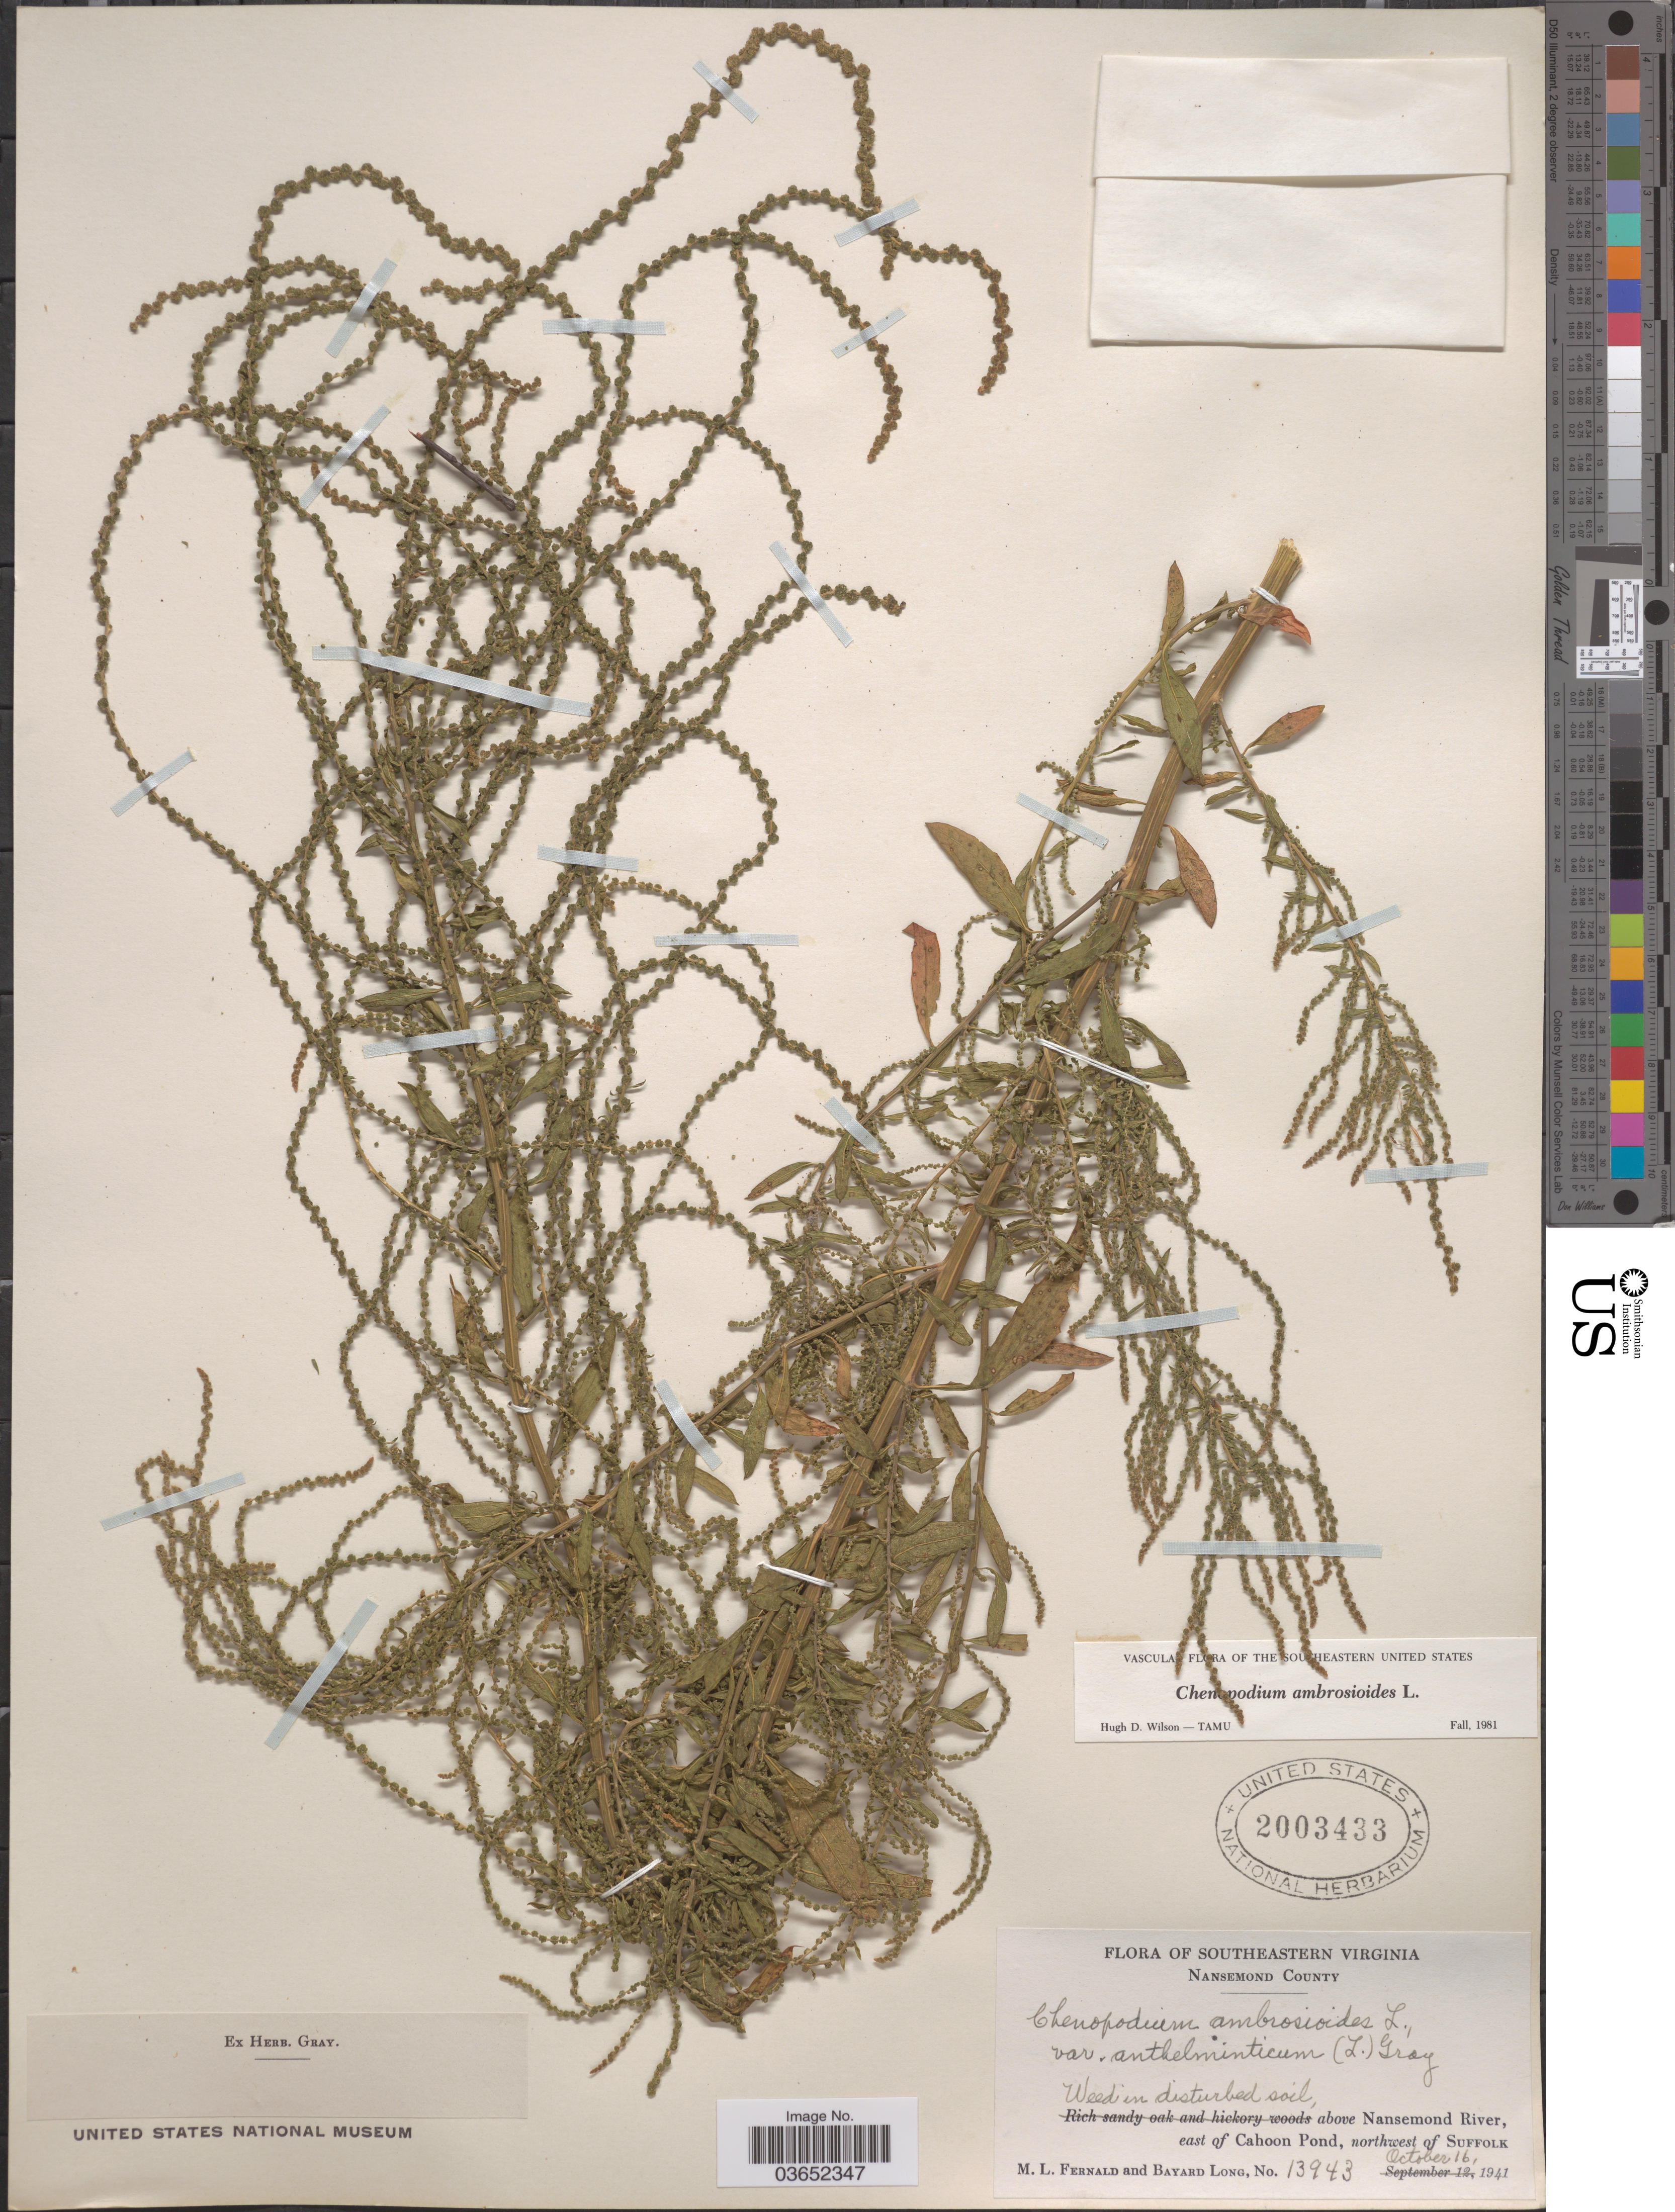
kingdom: Plantae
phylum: Tracheophyta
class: Magnoliopsida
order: Caryophyllales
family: Amaranthaceae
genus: Chenopodium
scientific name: Chenopodium ambrosioides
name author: L.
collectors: M. L. Fernald & B. Long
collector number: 13943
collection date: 1941-10-16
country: United States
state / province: Virginia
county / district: City of Suffolk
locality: Southeastern Virginia. Nansemond County. Above Nansemond River, east of Cahoon Pond, northwest of Suffolk.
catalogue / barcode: US 2003433